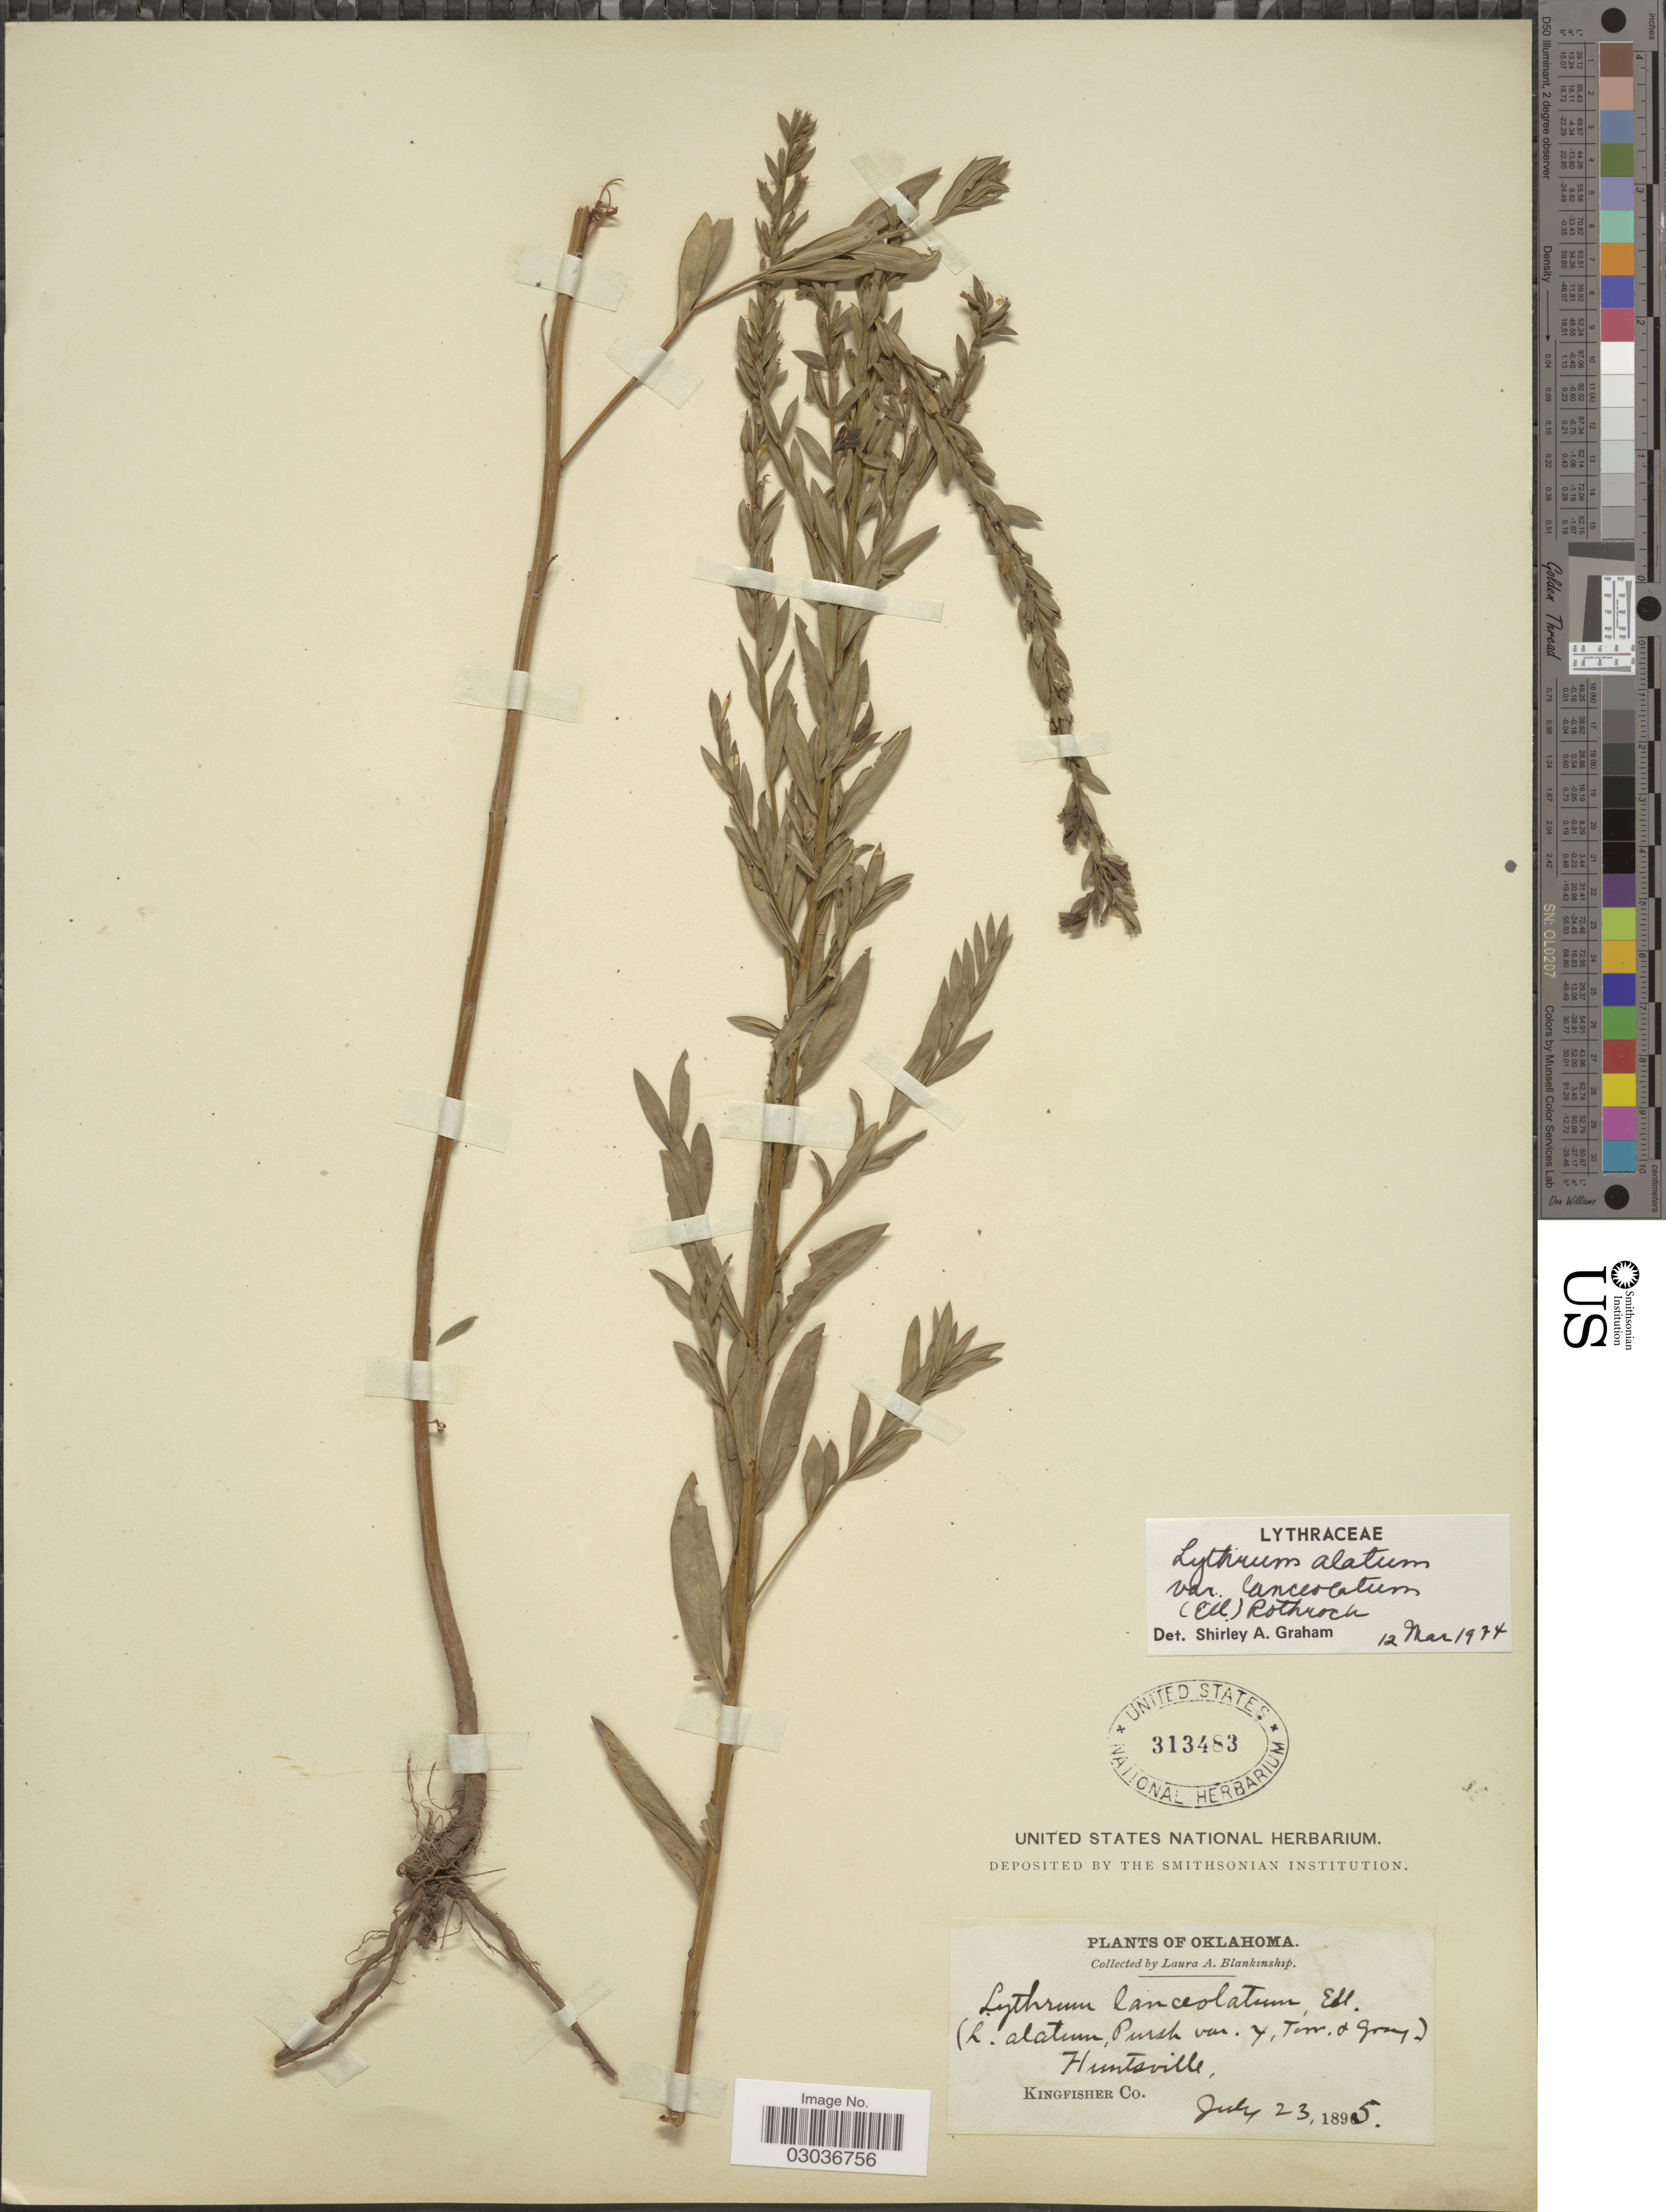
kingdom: Plantae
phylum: Tracheophyta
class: Magnoliopsida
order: Myrtales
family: Lythraceae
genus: Lythrum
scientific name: Lythrum alatum var. lanceolatum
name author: (Elliott) A. Gray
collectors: L. A. Blankinship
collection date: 1895-07-23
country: United States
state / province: Oklahoma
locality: Huntsville, Kingfisher Co.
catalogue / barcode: US 313483